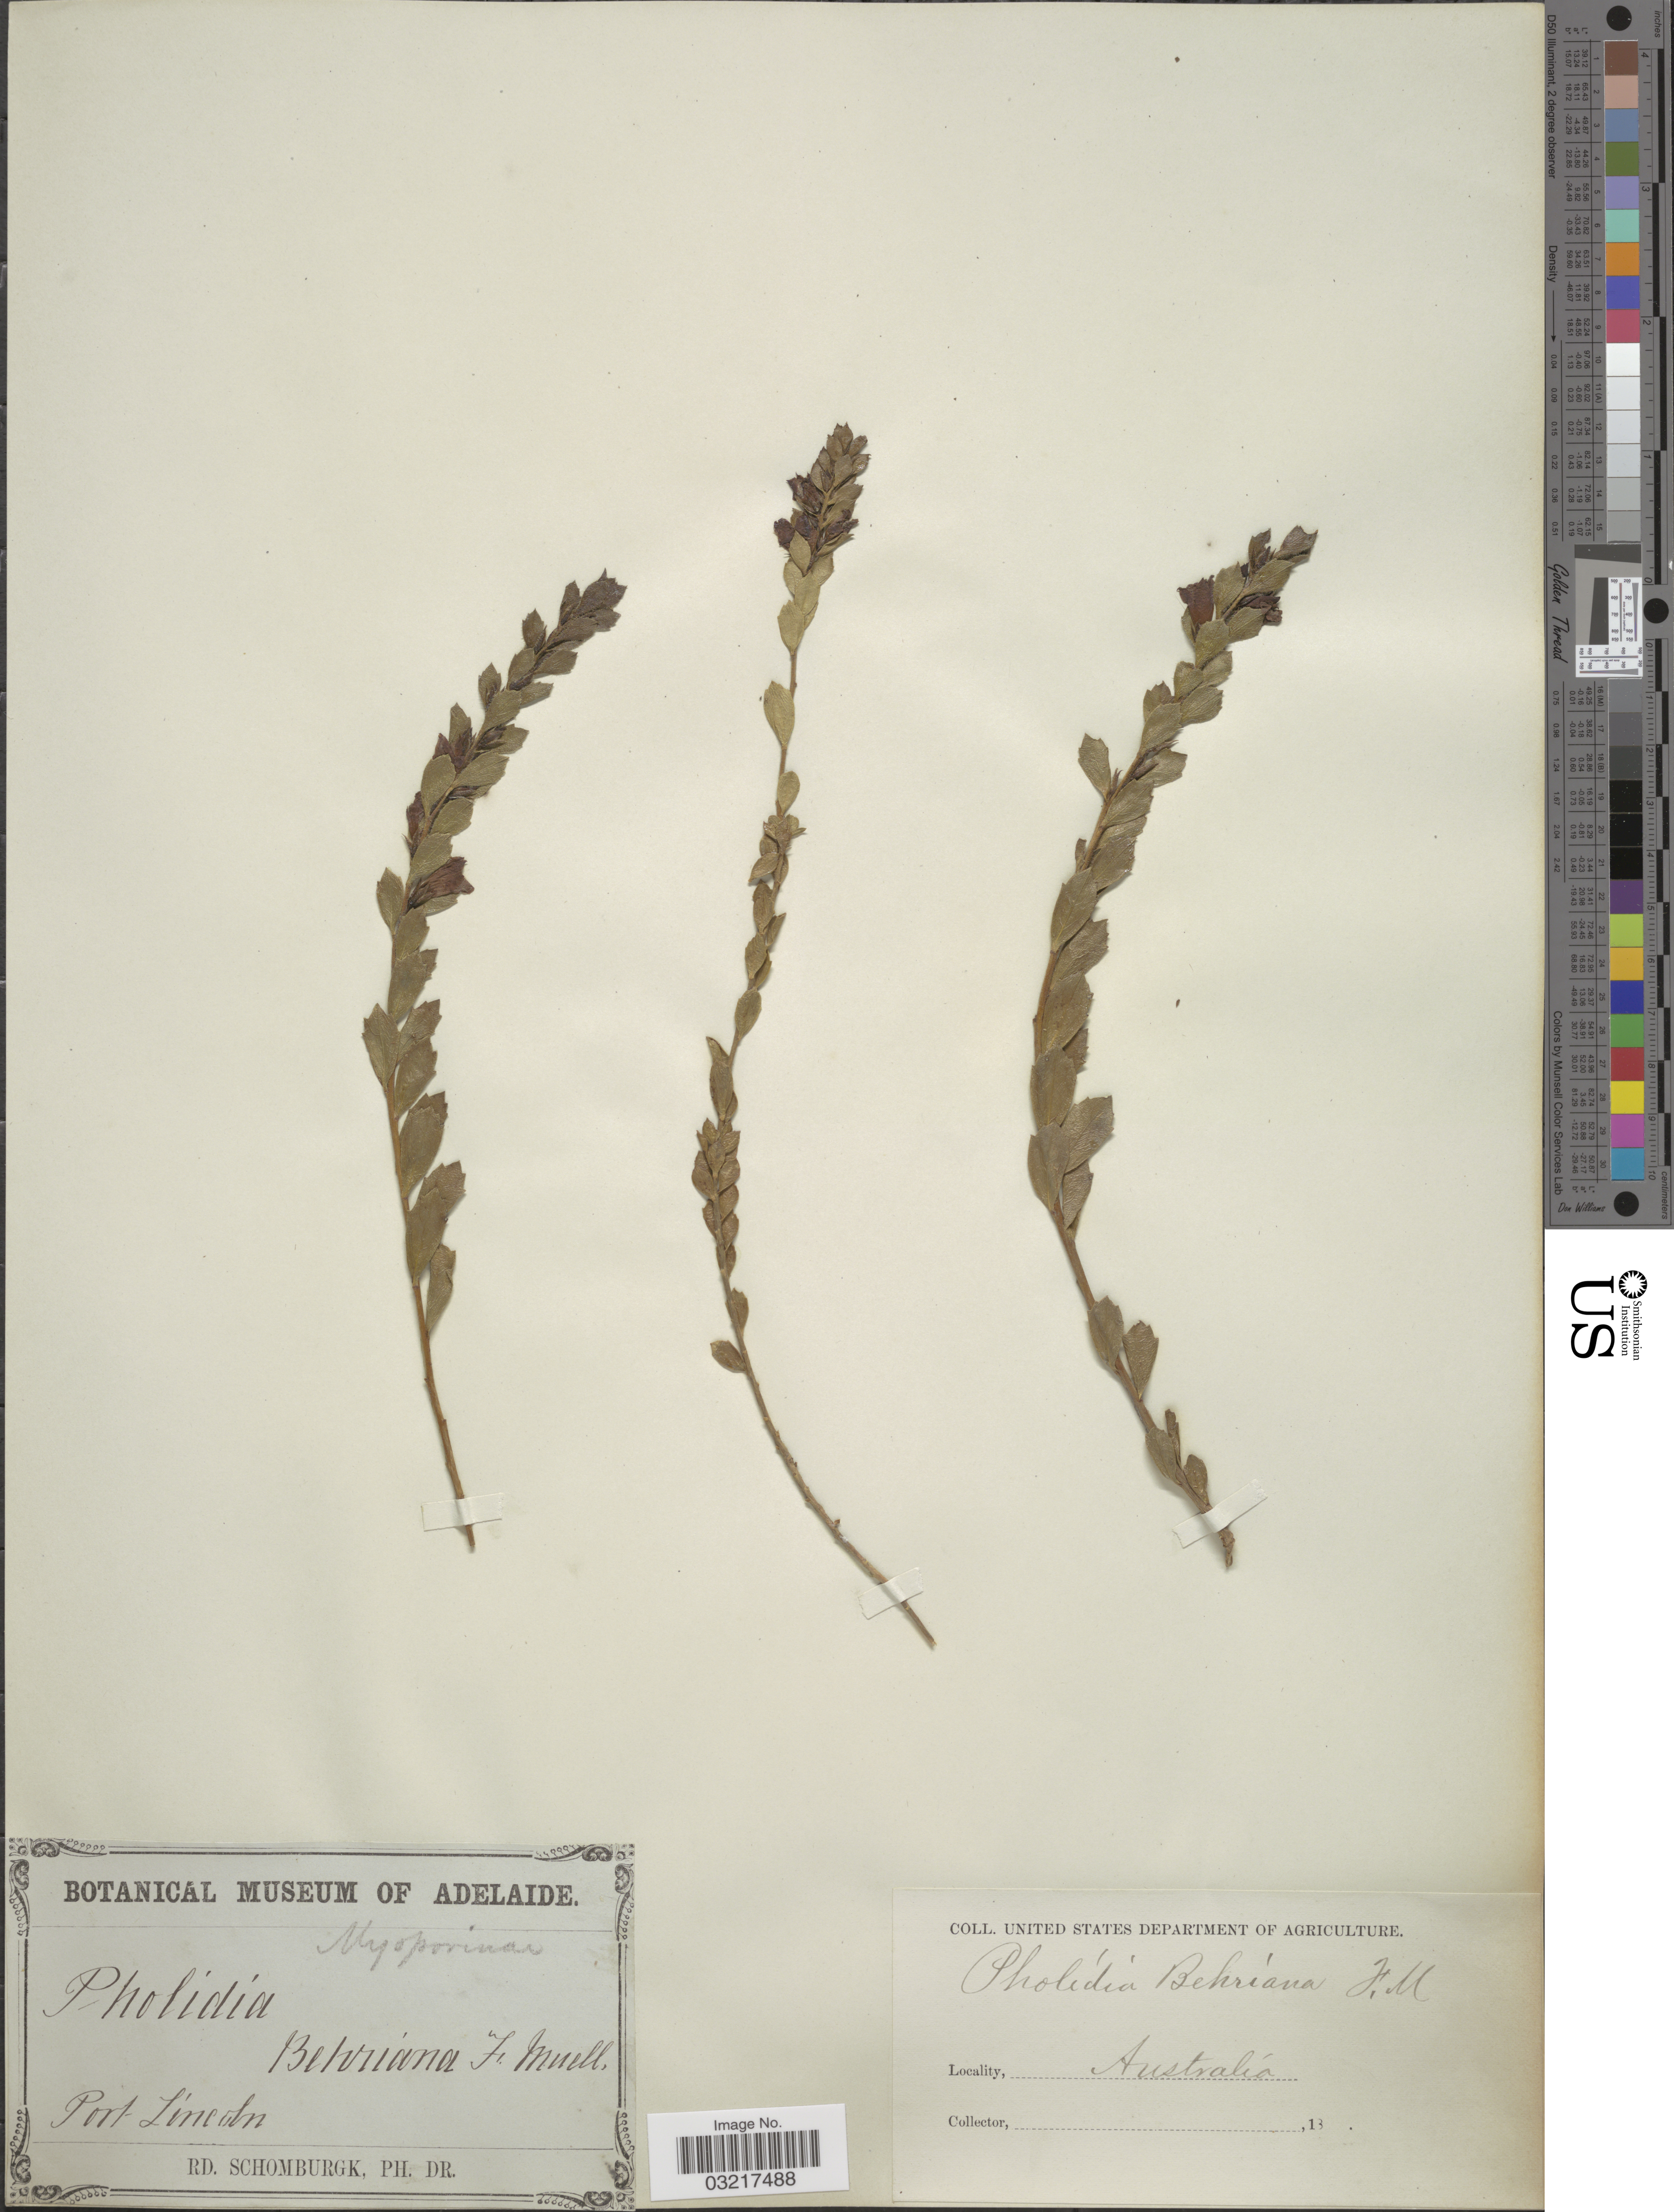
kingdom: Plantae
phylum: Tracheophyta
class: Magnoliopsida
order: Lamiales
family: Scrophulariaceae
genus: Eremophila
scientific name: Eremophila behriana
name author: F. Muell.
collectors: M. R. Schomburgk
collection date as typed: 18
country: Australia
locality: Port Lincoln.